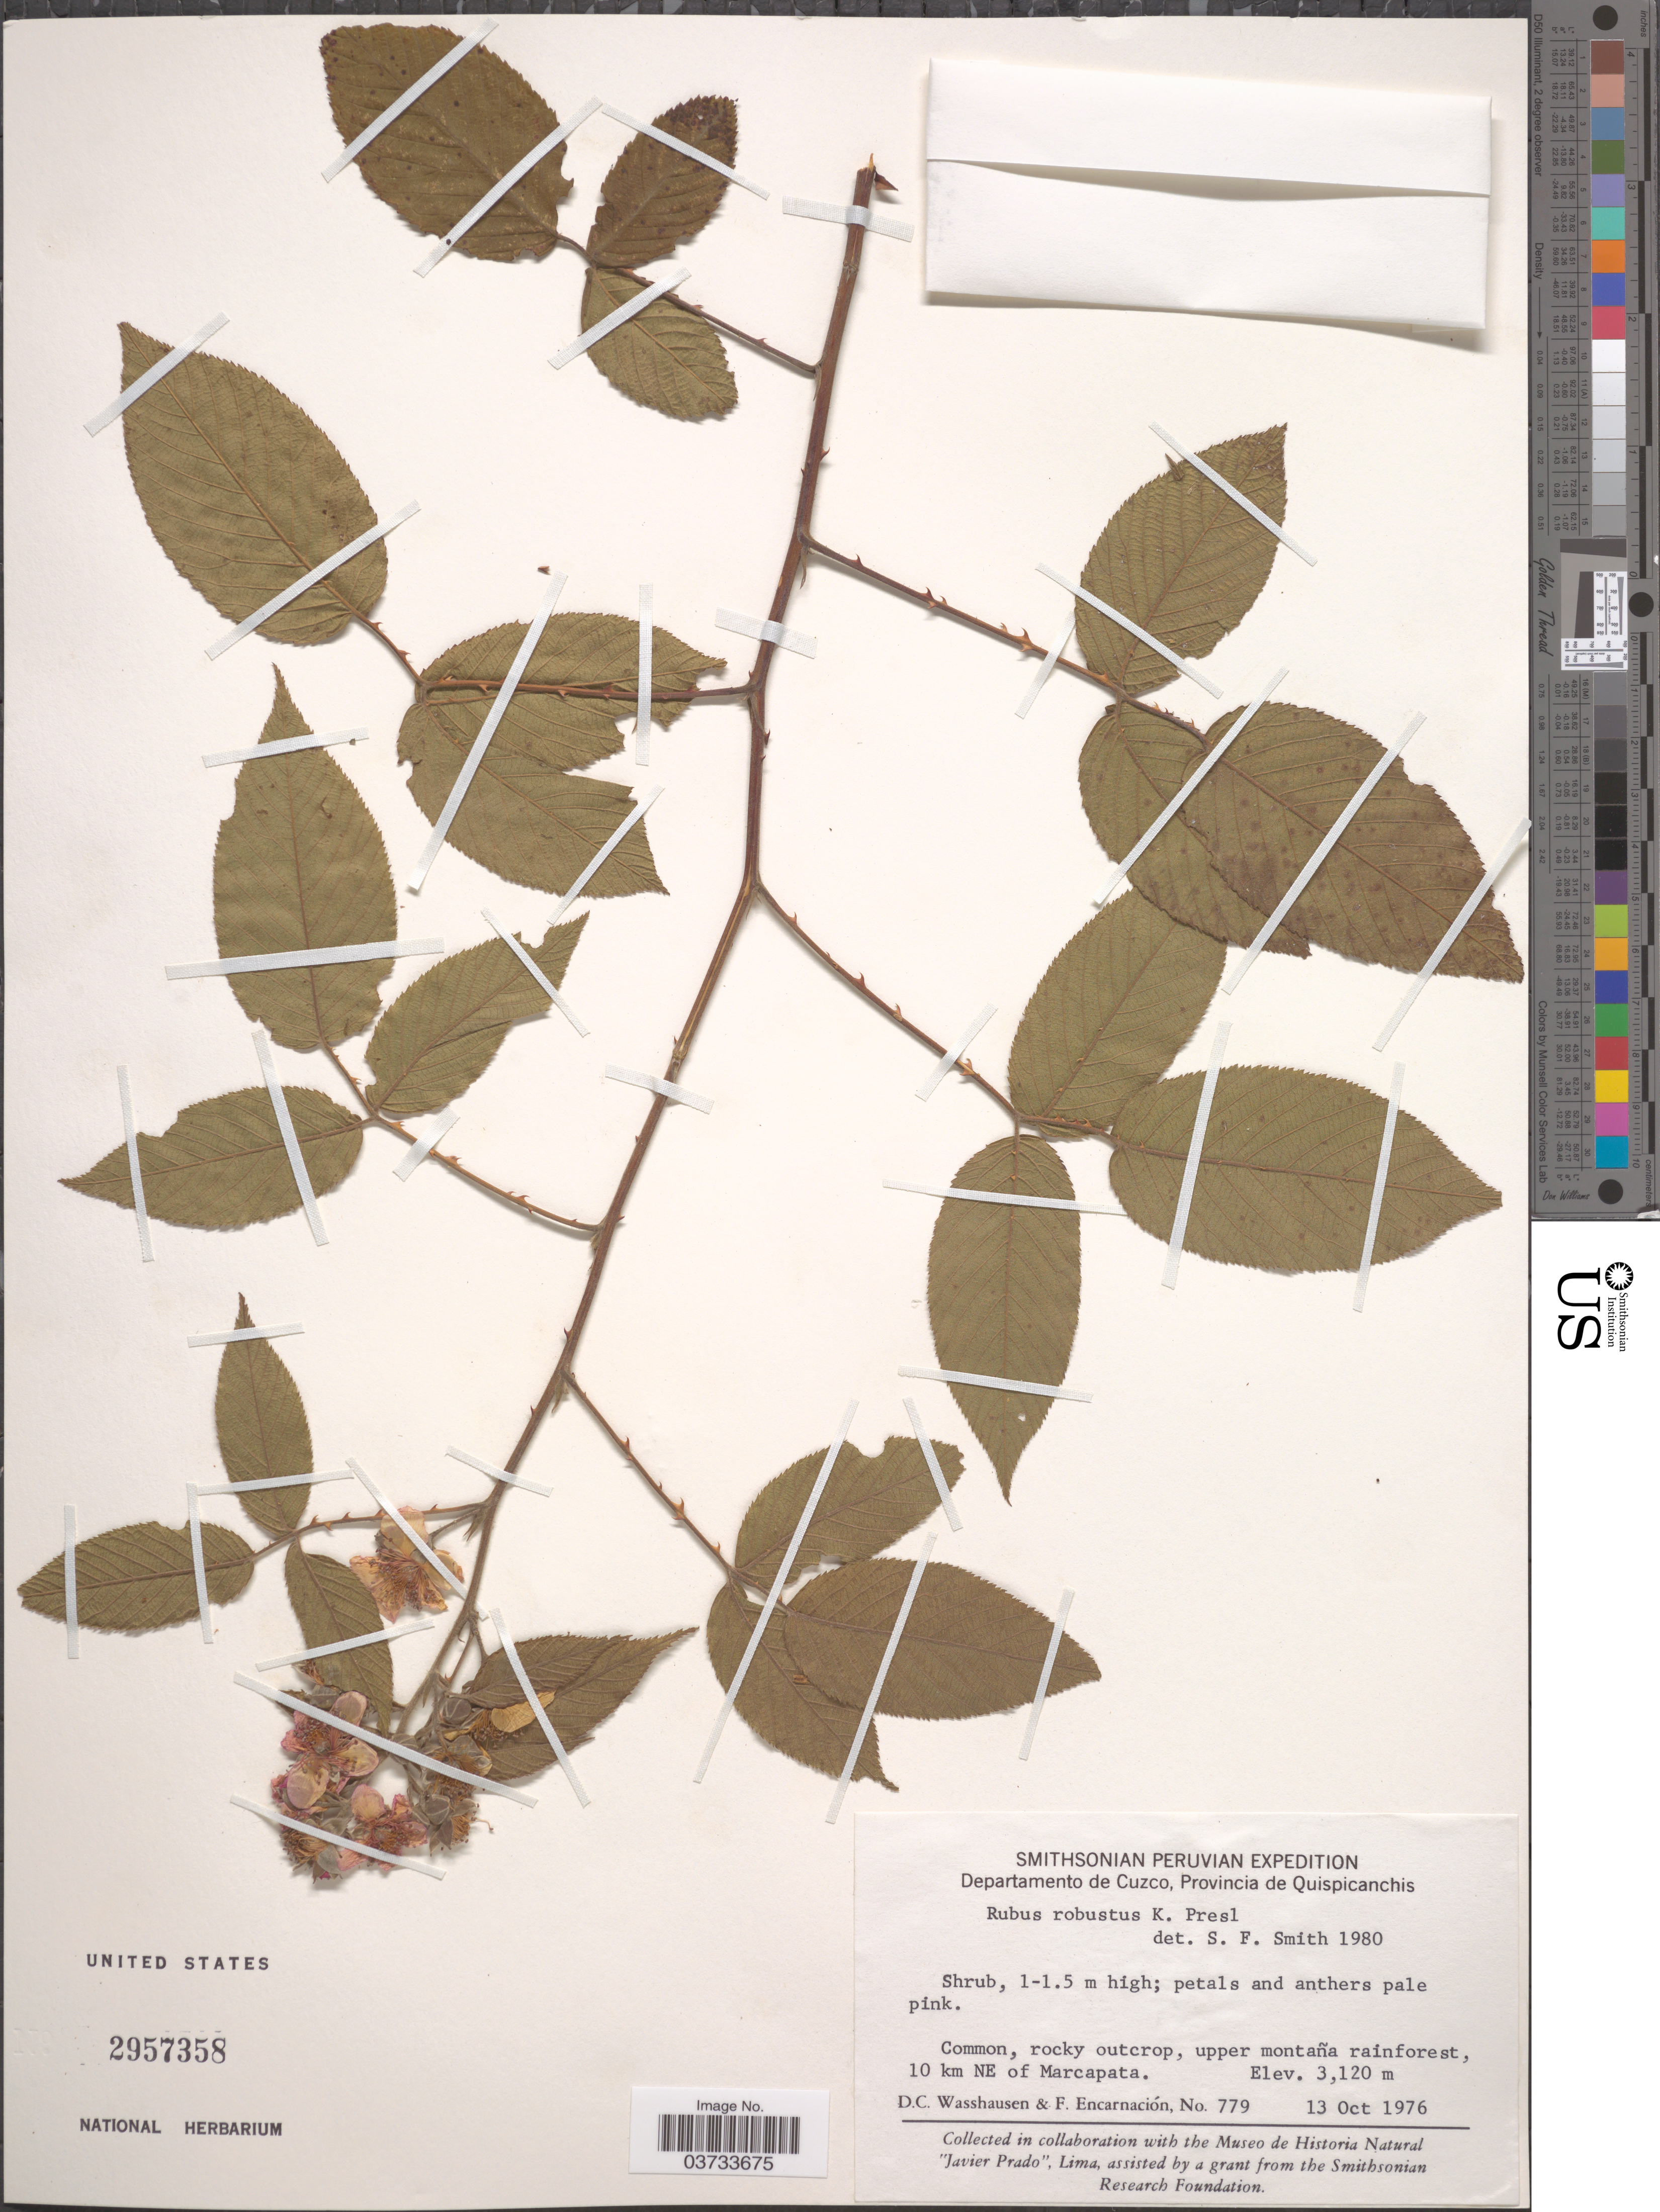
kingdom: Plantae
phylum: Tracheophyta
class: Magnoliopsida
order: Rosales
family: Rosaceae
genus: Rubus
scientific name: Rubus robustus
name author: C. Presl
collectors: D. C. Wasshausen & F. Encarnación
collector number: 779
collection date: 1976-10-13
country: Peru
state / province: Cusco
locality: Departamento de Cuzco, Provincia de Quispicanchis. Upper montaña rainforest, 10 km NE of Marcapata.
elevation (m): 3120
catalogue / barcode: US 2957358